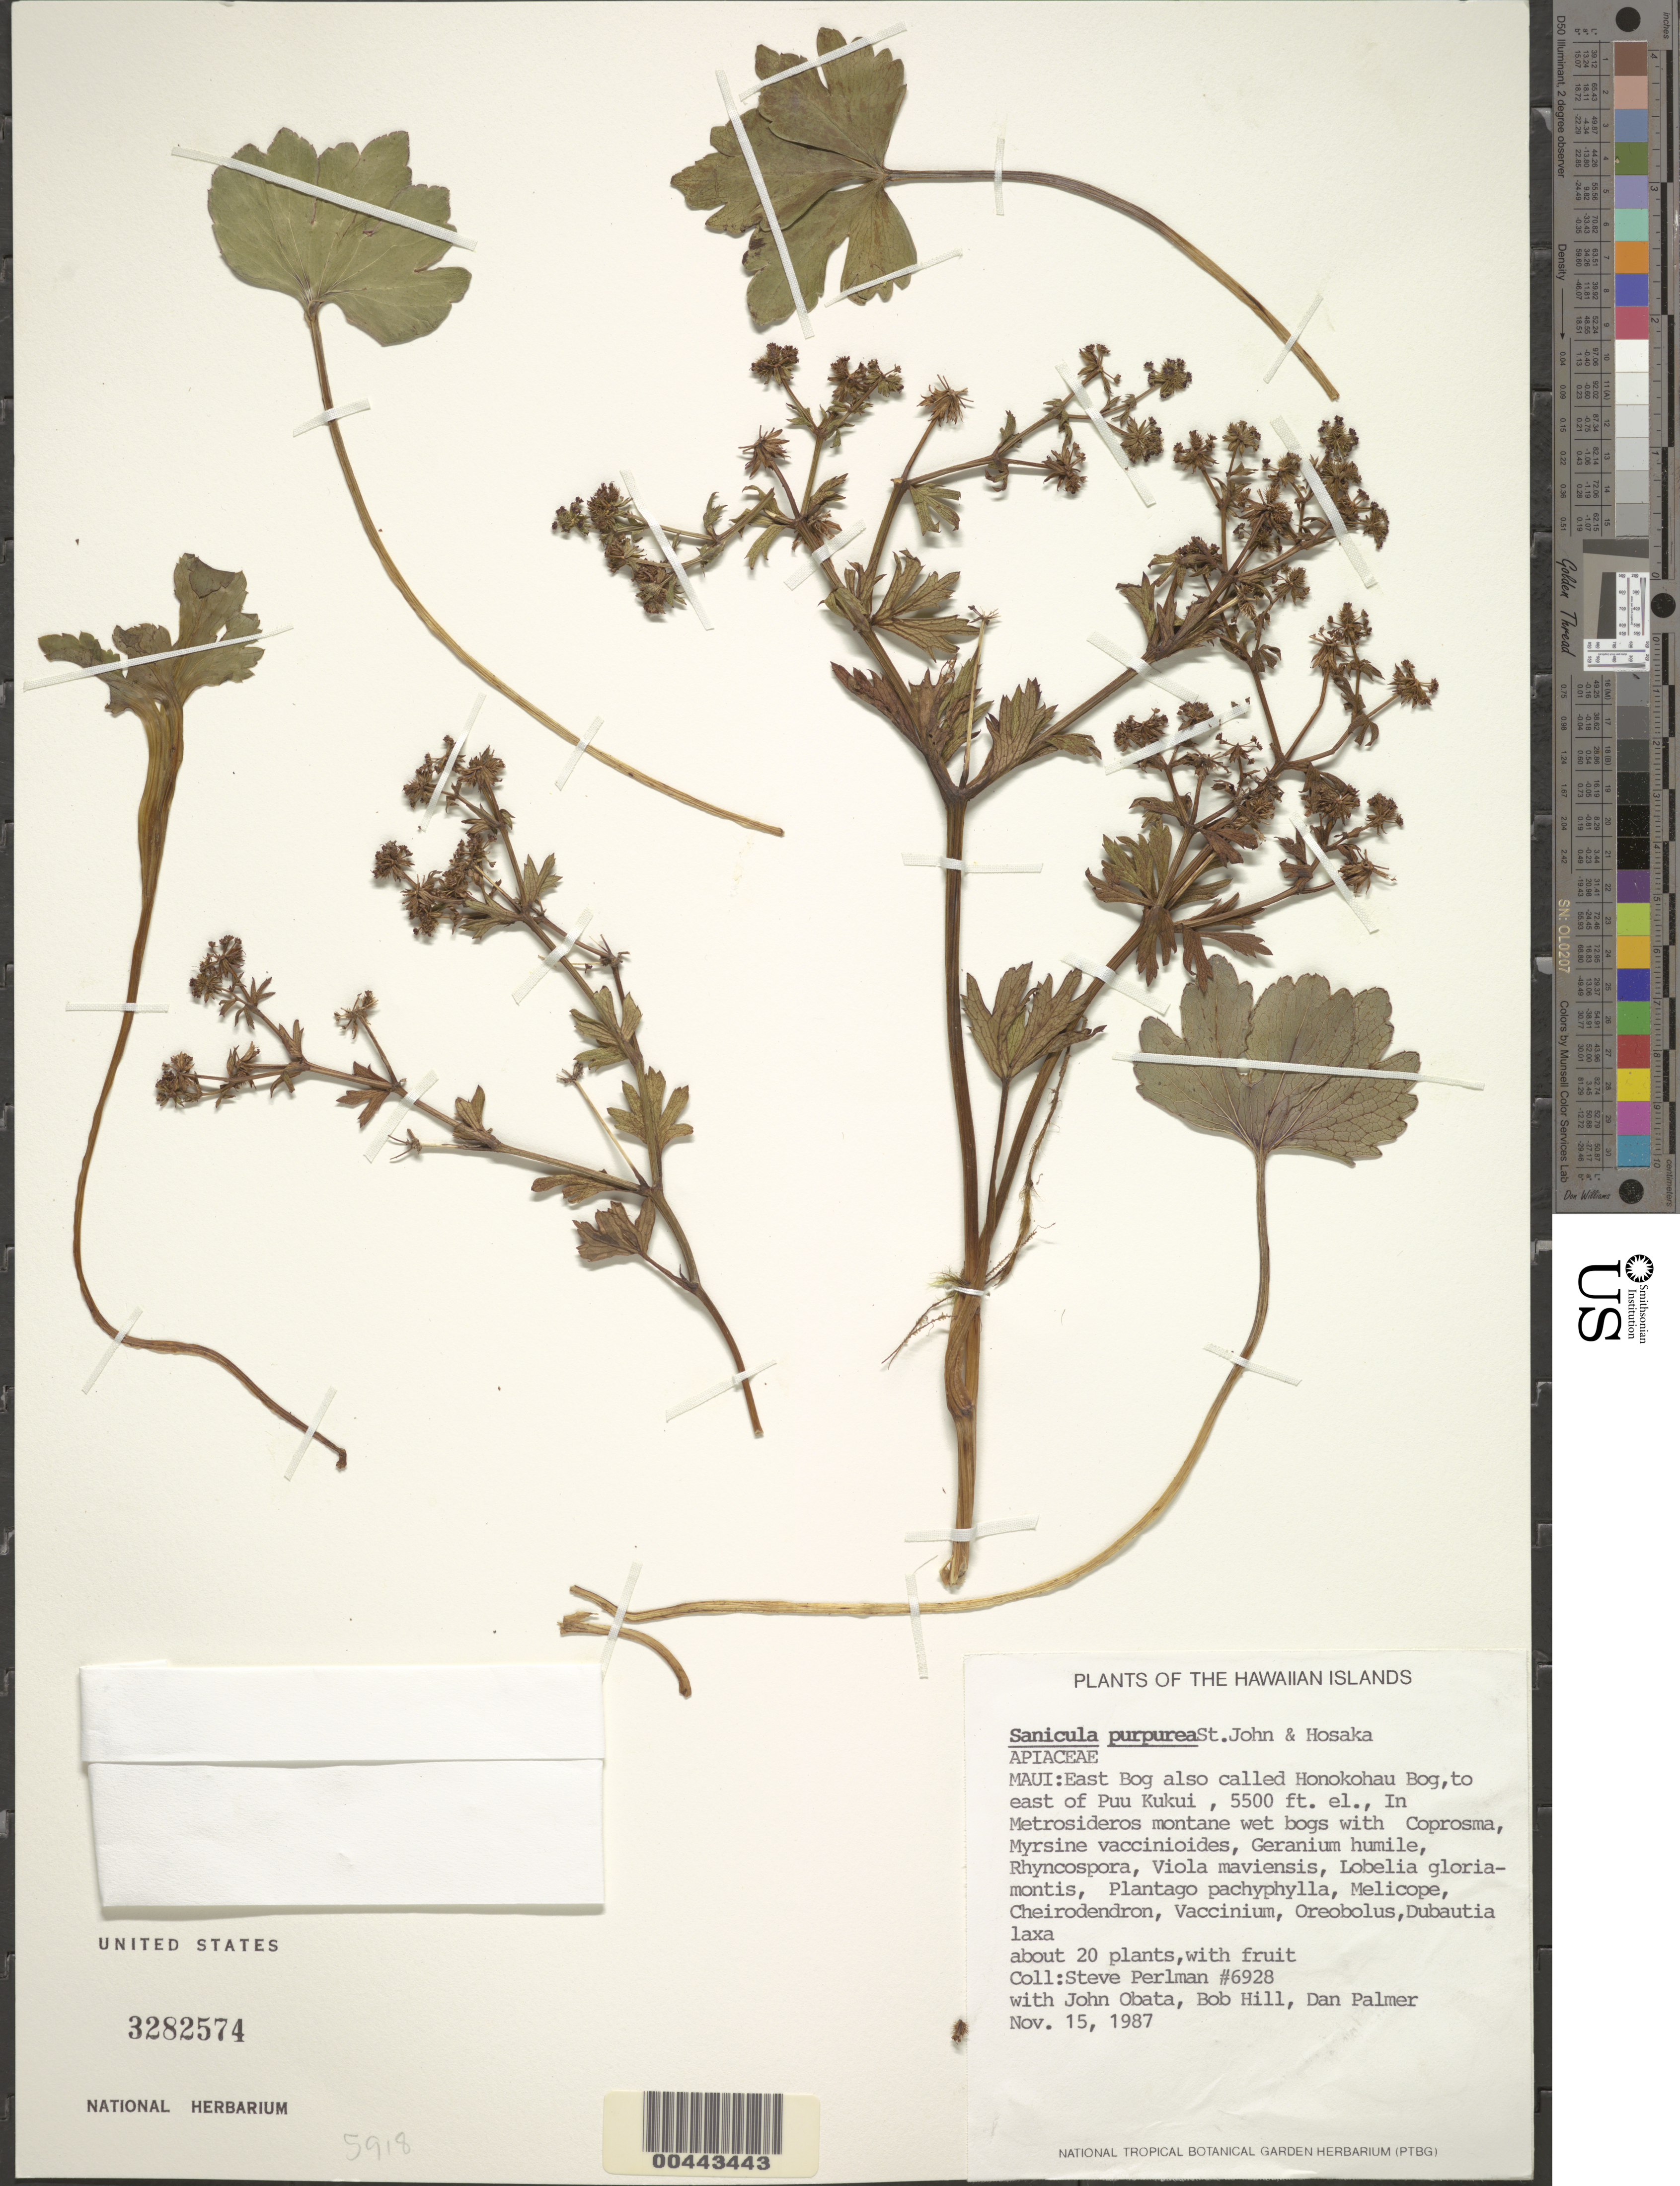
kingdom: Plantae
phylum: Tracheophyta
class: Magnoliopsida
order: Apiales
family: Apiaceae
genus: Sanicula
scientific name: Sanicula purpurea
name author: H. St. John & Hosaka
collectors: S. P. Perlman, J. Obata, B. Hill & D. Palmer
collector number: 6928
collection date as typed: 15 Nov 1987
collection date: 1987-11-15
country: United States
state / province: Hawaii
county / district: Maui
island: Maui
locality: East Bog also called Honokohau Bog, to E of Puu Kukui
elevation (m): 1676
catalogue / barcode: US 3282574